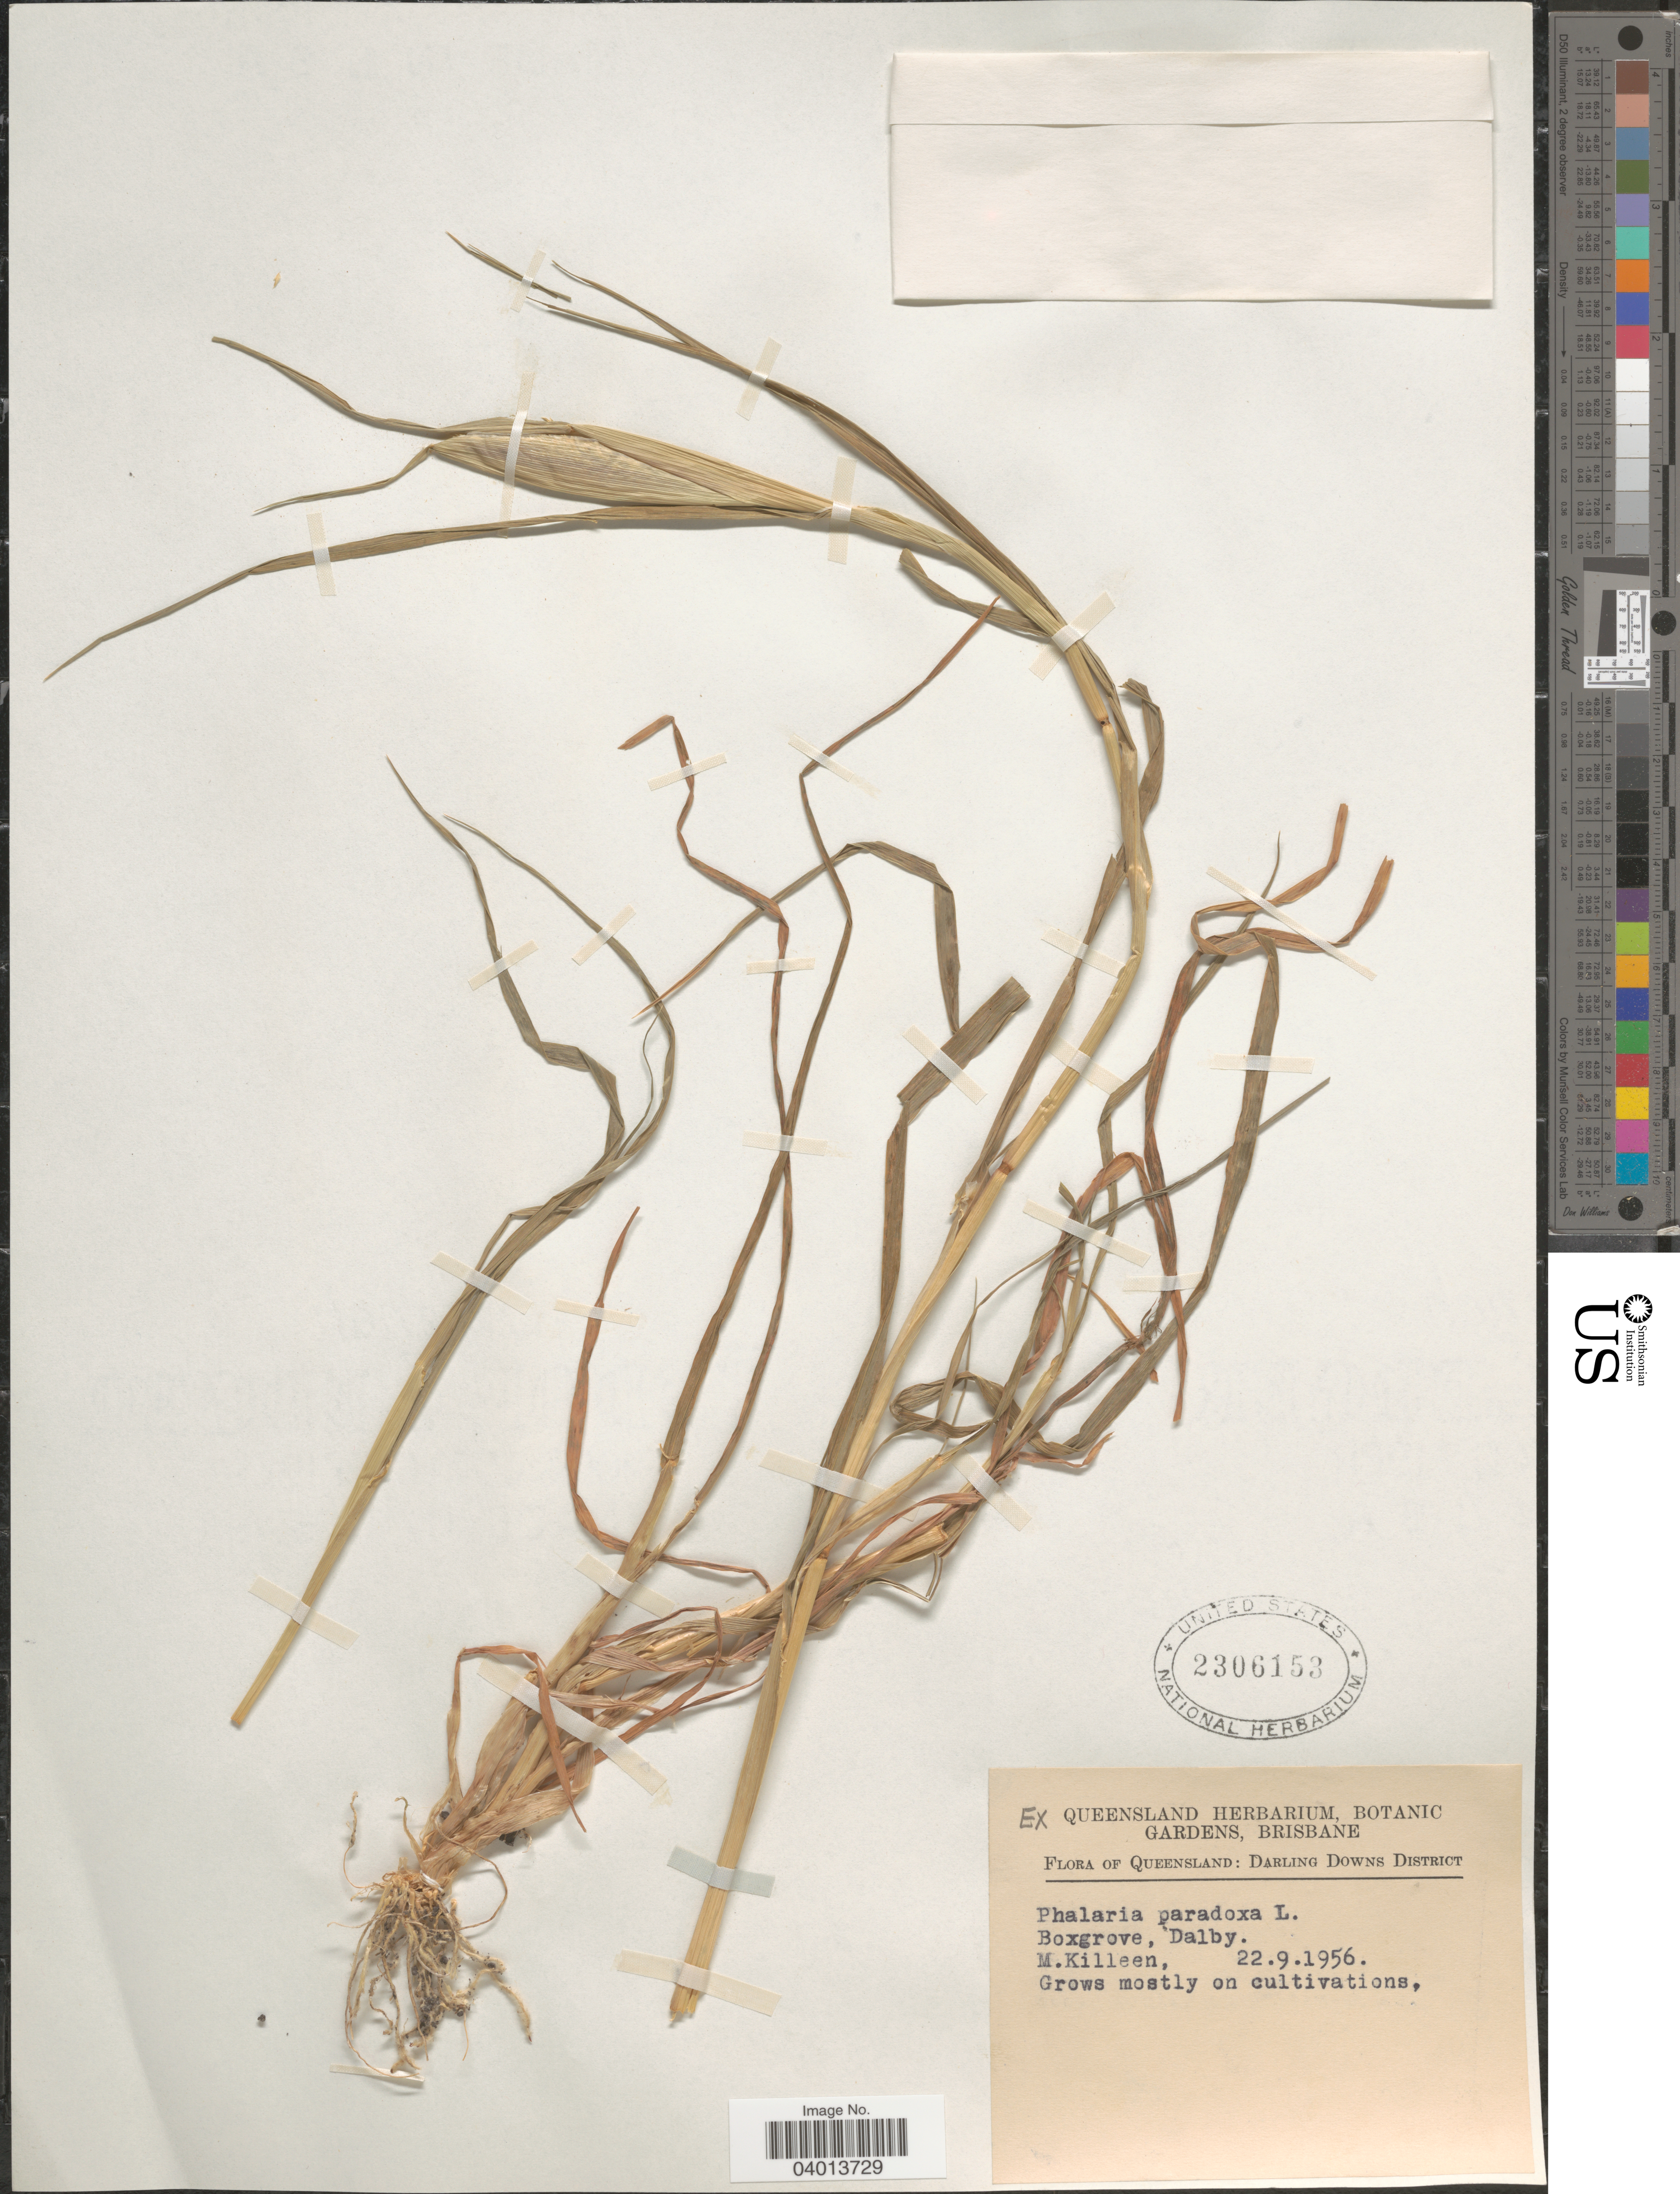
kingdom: Plantae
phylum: Tracheophyta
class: Liliopsida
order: Poales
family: Poaceae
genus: Phalaris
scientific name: Phalaris paradoxa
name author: L.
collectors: M. Killeen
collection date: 1956-09-22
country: Australia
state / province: Queensland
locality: Queensland: Darling Downs District. Boxgrove, Dalby.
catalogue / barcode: US 2306153